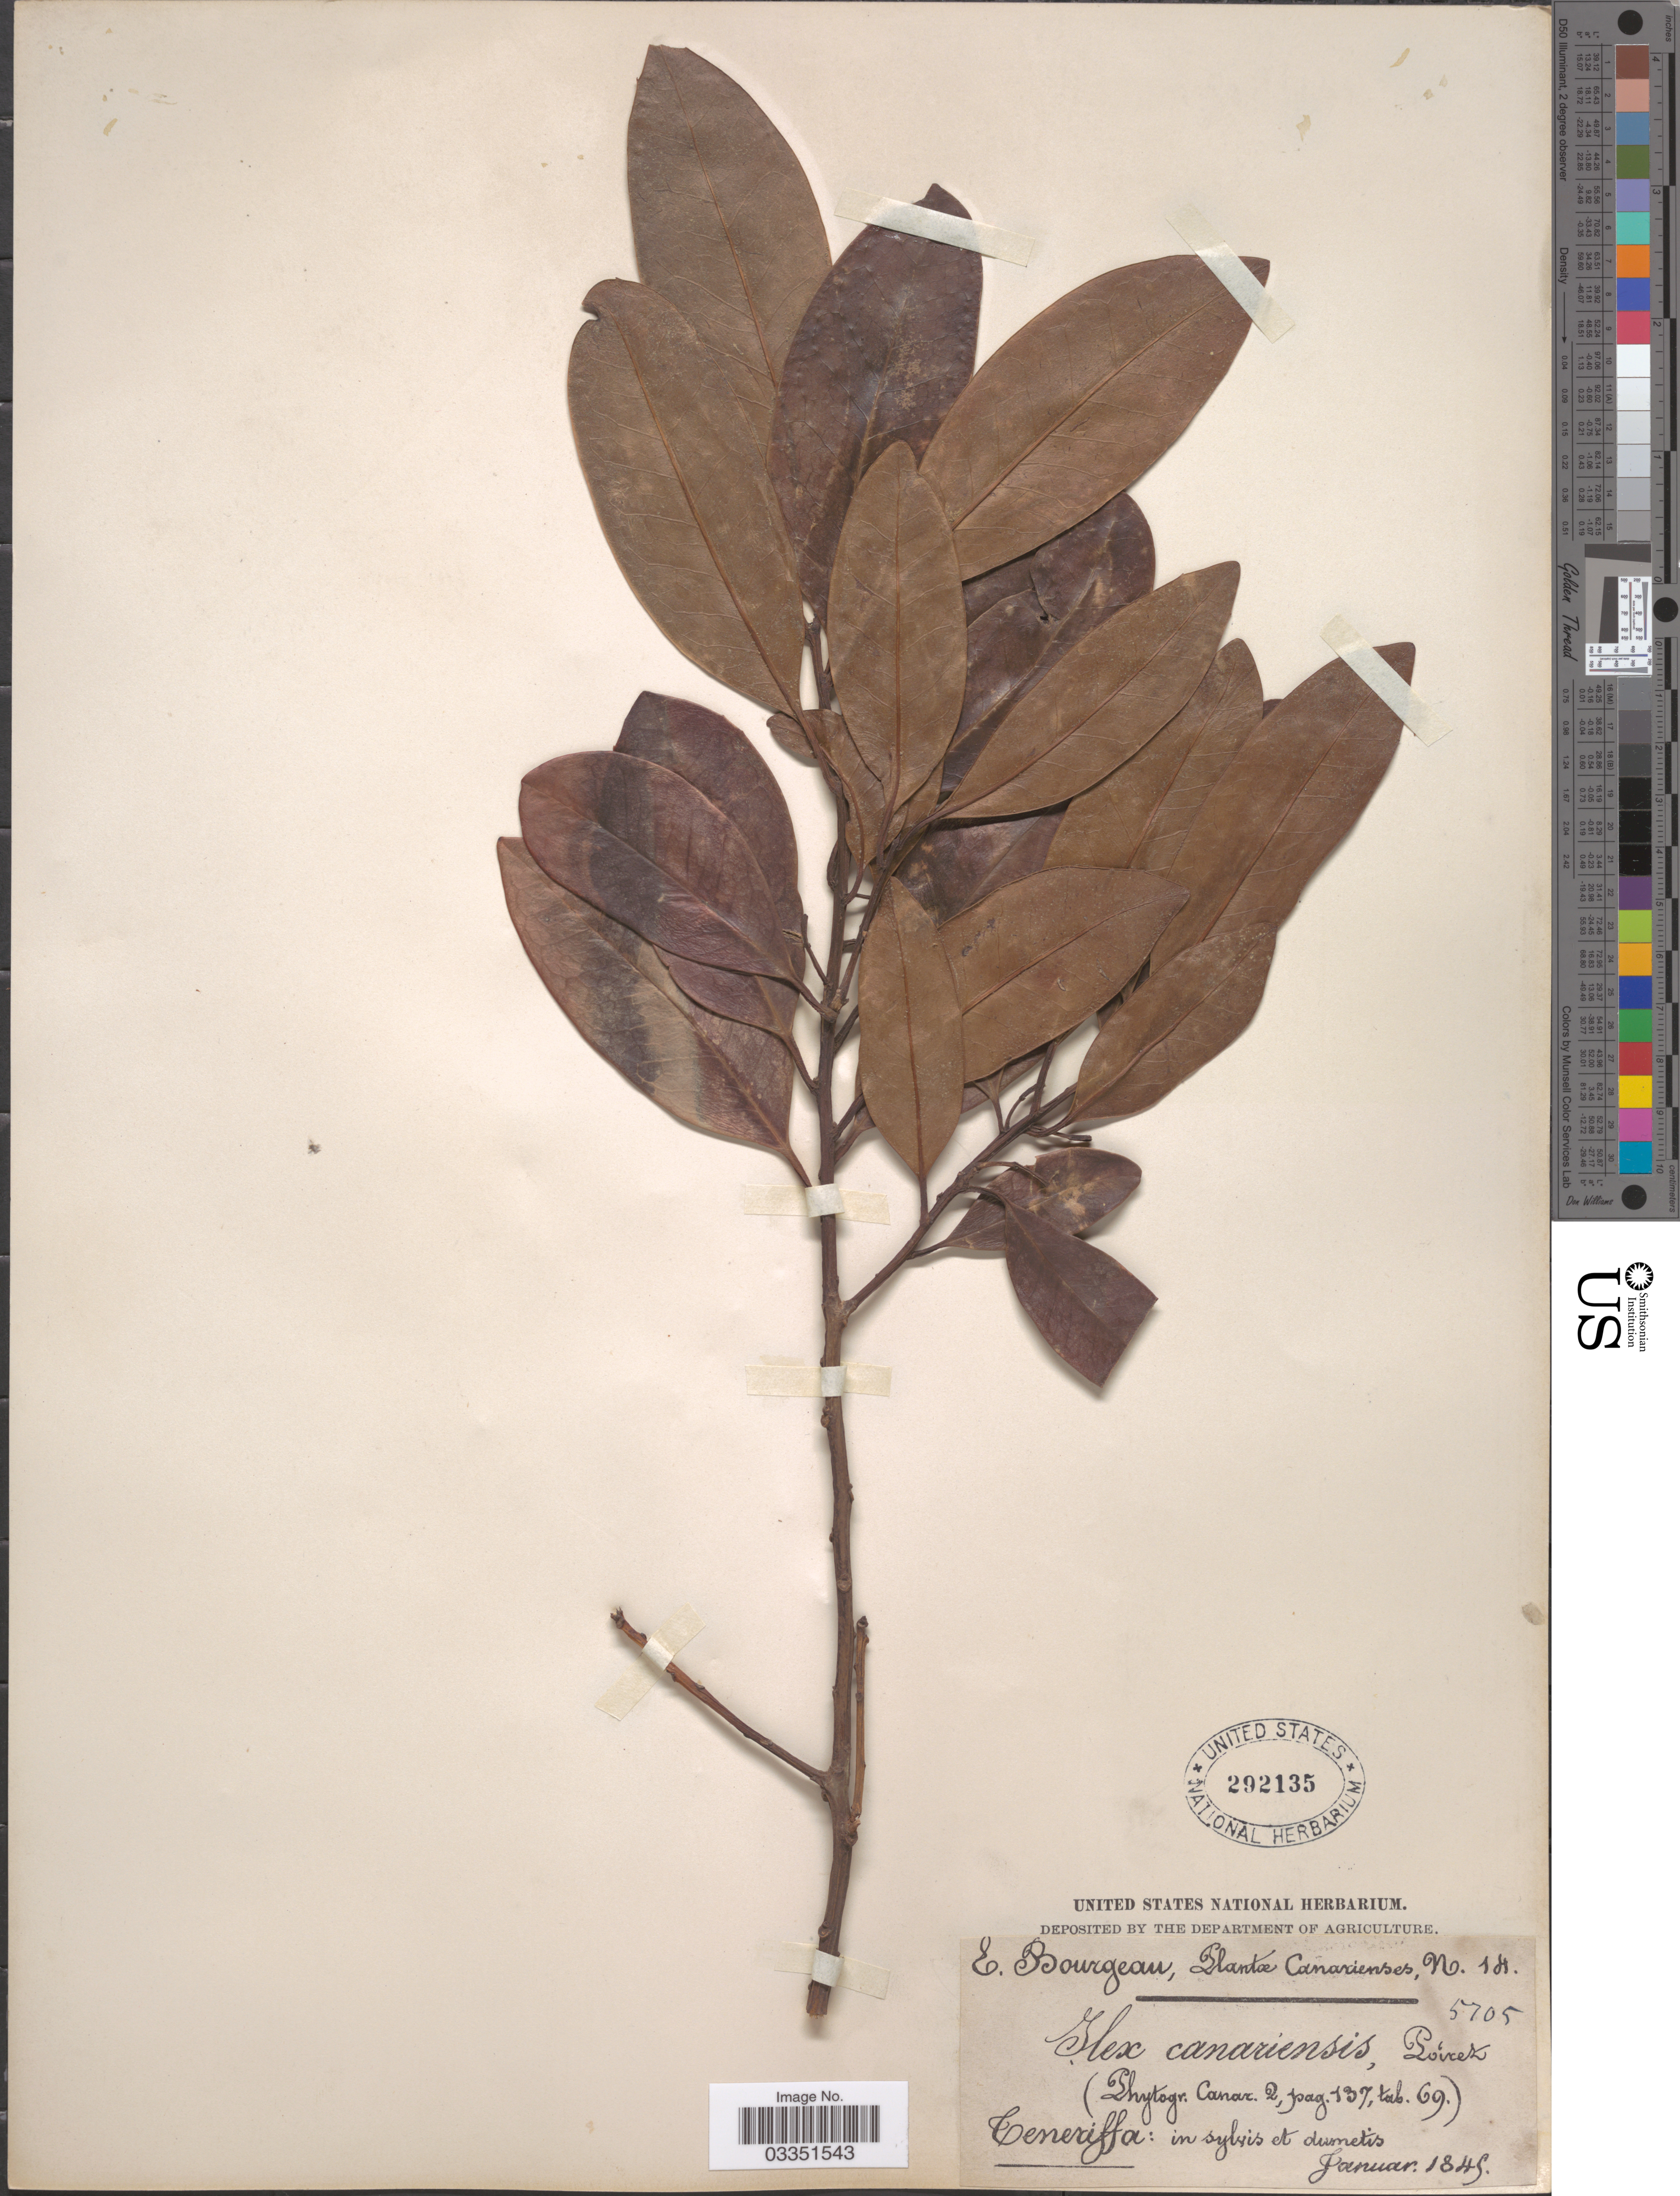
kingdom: Plantae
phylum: Tracheophyta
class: Magnoliopsida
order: Aquifoliales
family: Aquifoliaceae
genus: Ilex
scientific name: Ilex canariensis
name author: Poir.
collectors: E. Bourgeau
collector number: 14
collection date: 1845-01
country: Spain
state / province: Canarias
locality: Canarienses. Teneriffa: in sylvis et dumetis.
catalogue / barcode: US 292135